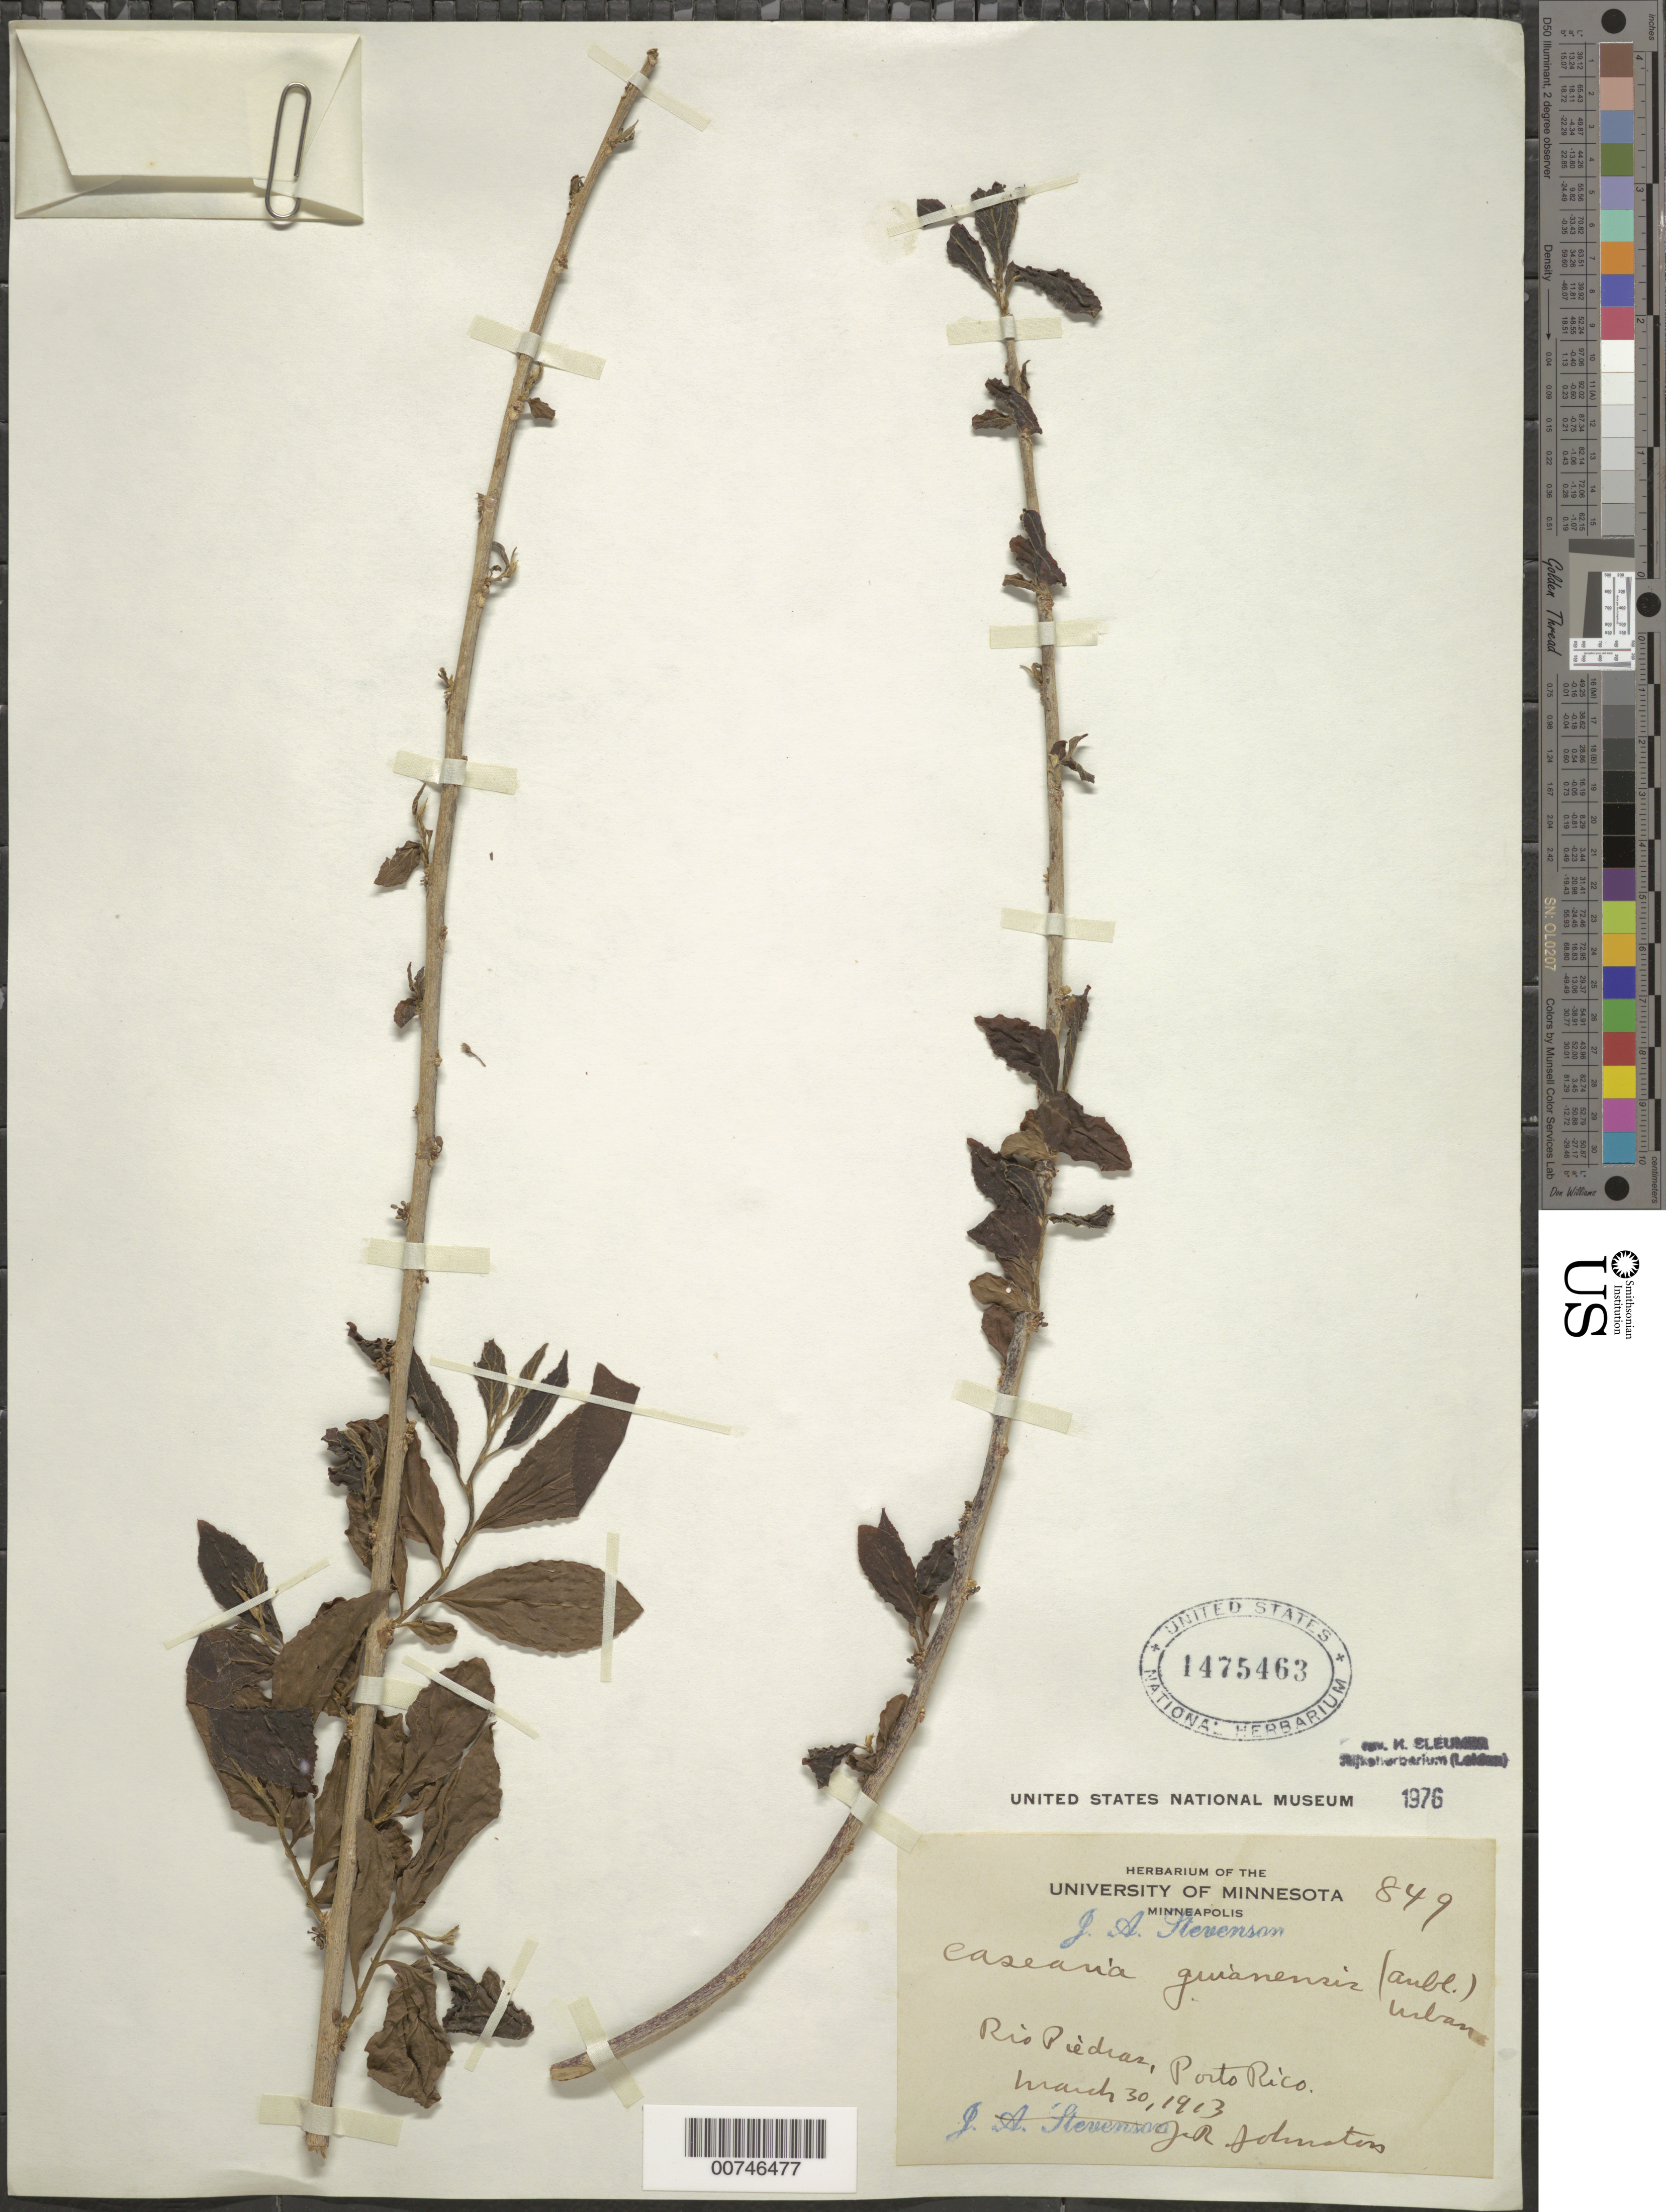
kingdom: Plantae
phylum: Tracheophyta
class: Magnoliopsida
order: Malpighiales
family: Salicaceae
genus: Casearia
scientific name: Casearia guianensis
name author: (Aubl.) Urb.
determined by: Sleumer, H. O.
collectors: J. Johnston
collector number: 849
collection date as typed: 30 Mar 1913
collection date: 1913-03-30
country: Puerto Rico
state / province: San Juan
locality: Rio Piedras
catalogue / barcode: US 1475463